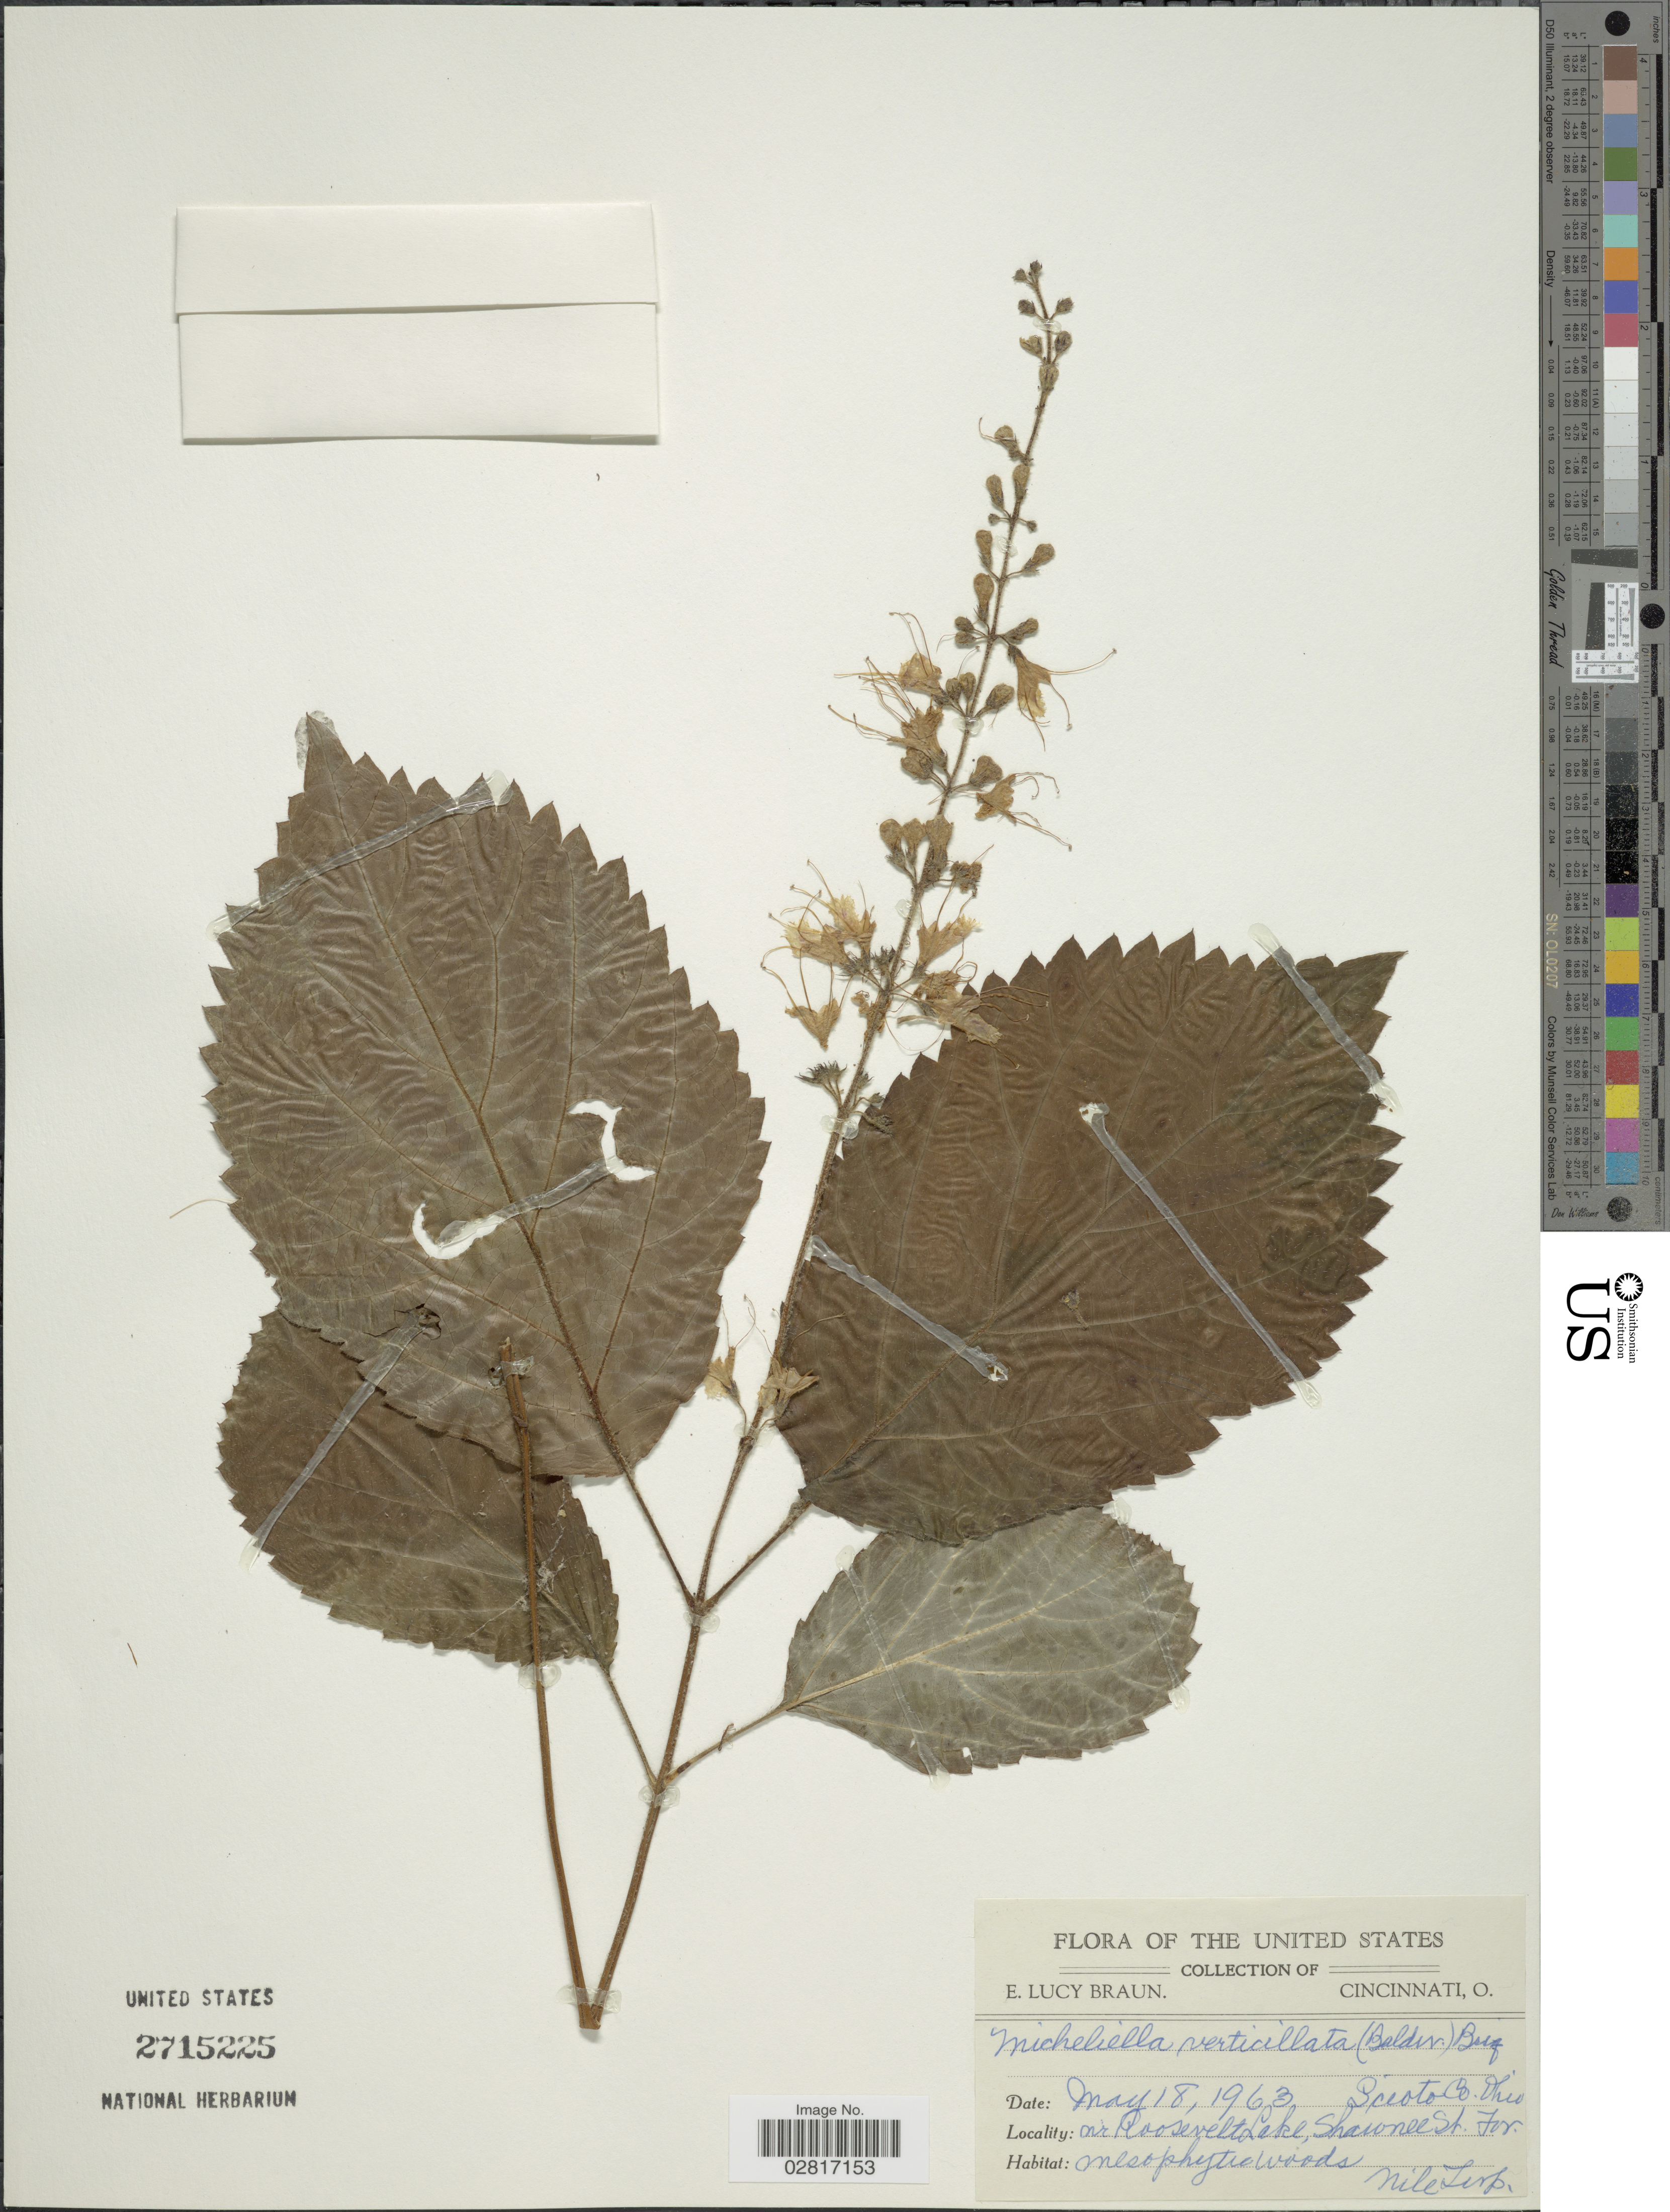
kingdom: Plantae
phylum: Tracheophyta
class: Magnoliopsida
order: Lamiales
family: Lamiaceae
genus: Collinsonia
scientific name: Collinsonia verticillata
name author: Baldwin ex Elliott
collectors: E. L. Braun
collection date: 1963-05-18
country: United States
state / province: Ohio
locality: Scioto Co., nr Roosevelt Lake, Shawnee St. For., Nile Twp.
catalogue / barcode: US 2715225